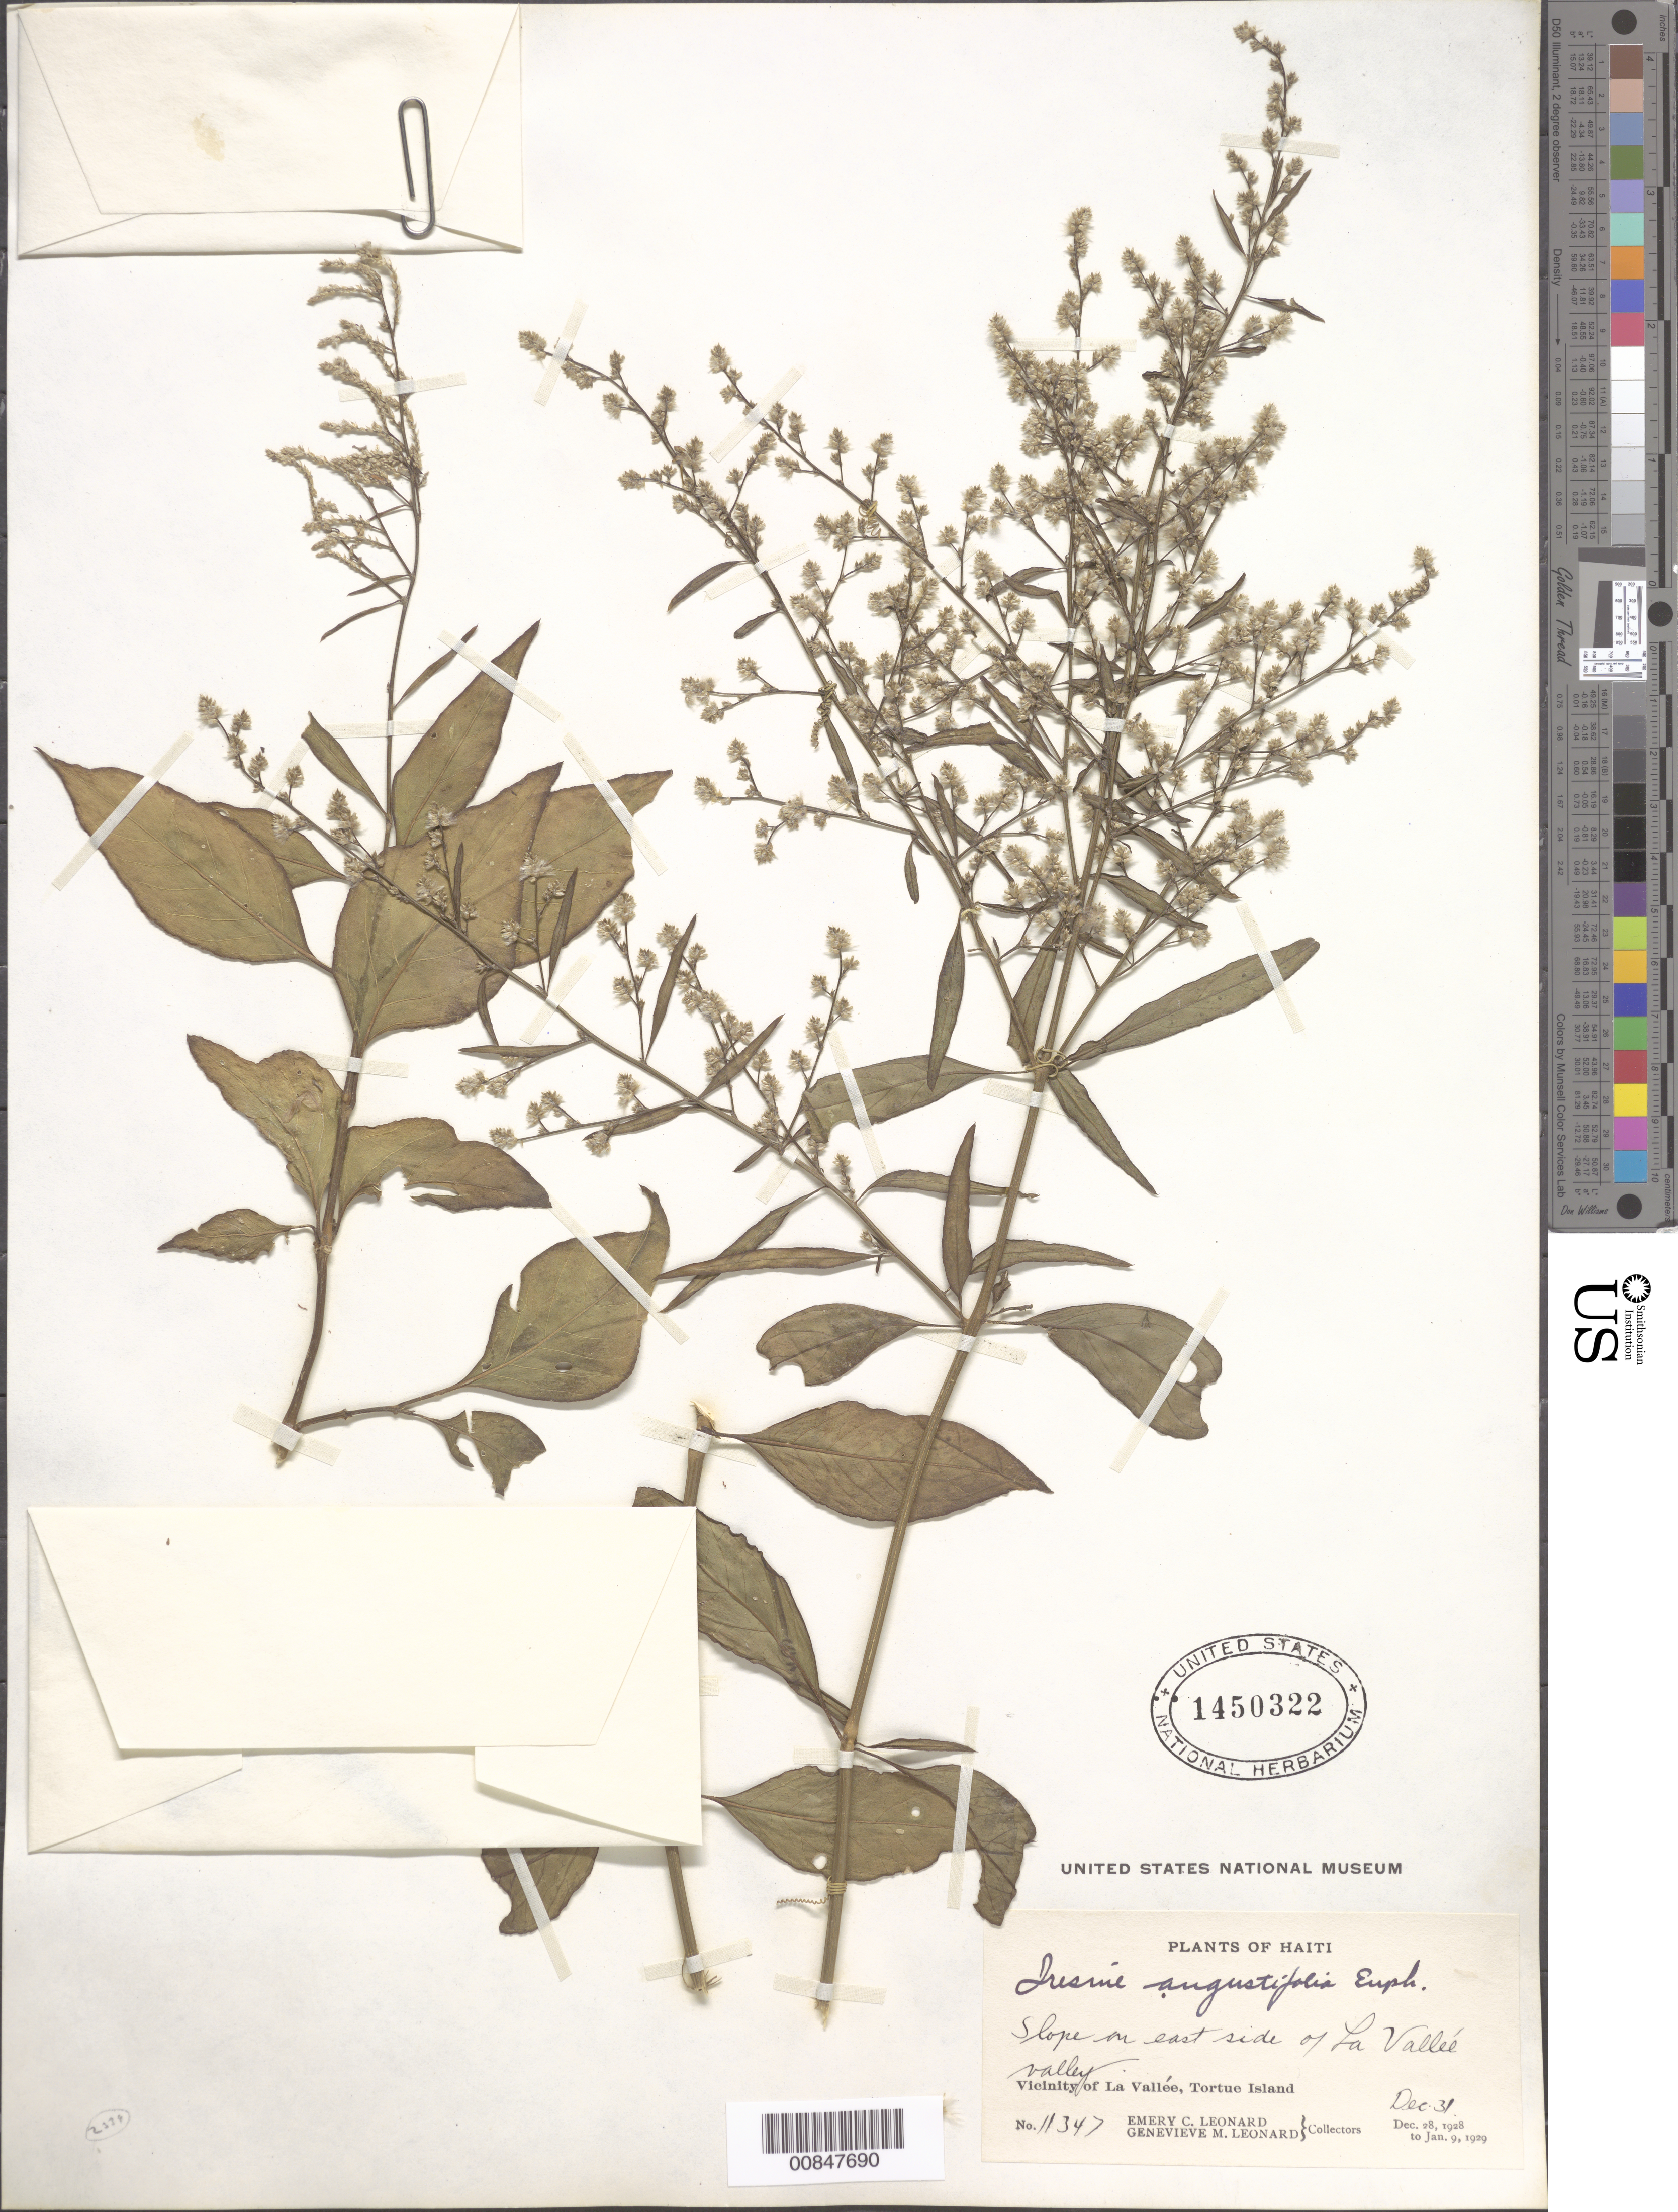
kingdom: Plantae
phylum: Tracheophyta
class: Magnoliopsida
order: Caryophyllales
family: Amaranthaceae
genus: Iresine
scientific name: Iresine angustifolia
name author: Euphrasén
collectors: E. C. Leonard & G. M. Leonard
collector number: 11347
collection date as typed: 31 Dec 1928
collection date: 1928-12-31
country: Haiti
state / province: Nord-Óuest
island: Île de la Tortue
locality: Vicinity of La Vallée, Tortue Island. Slope on east side of La Vallée Valley.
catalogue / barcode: US 1450322